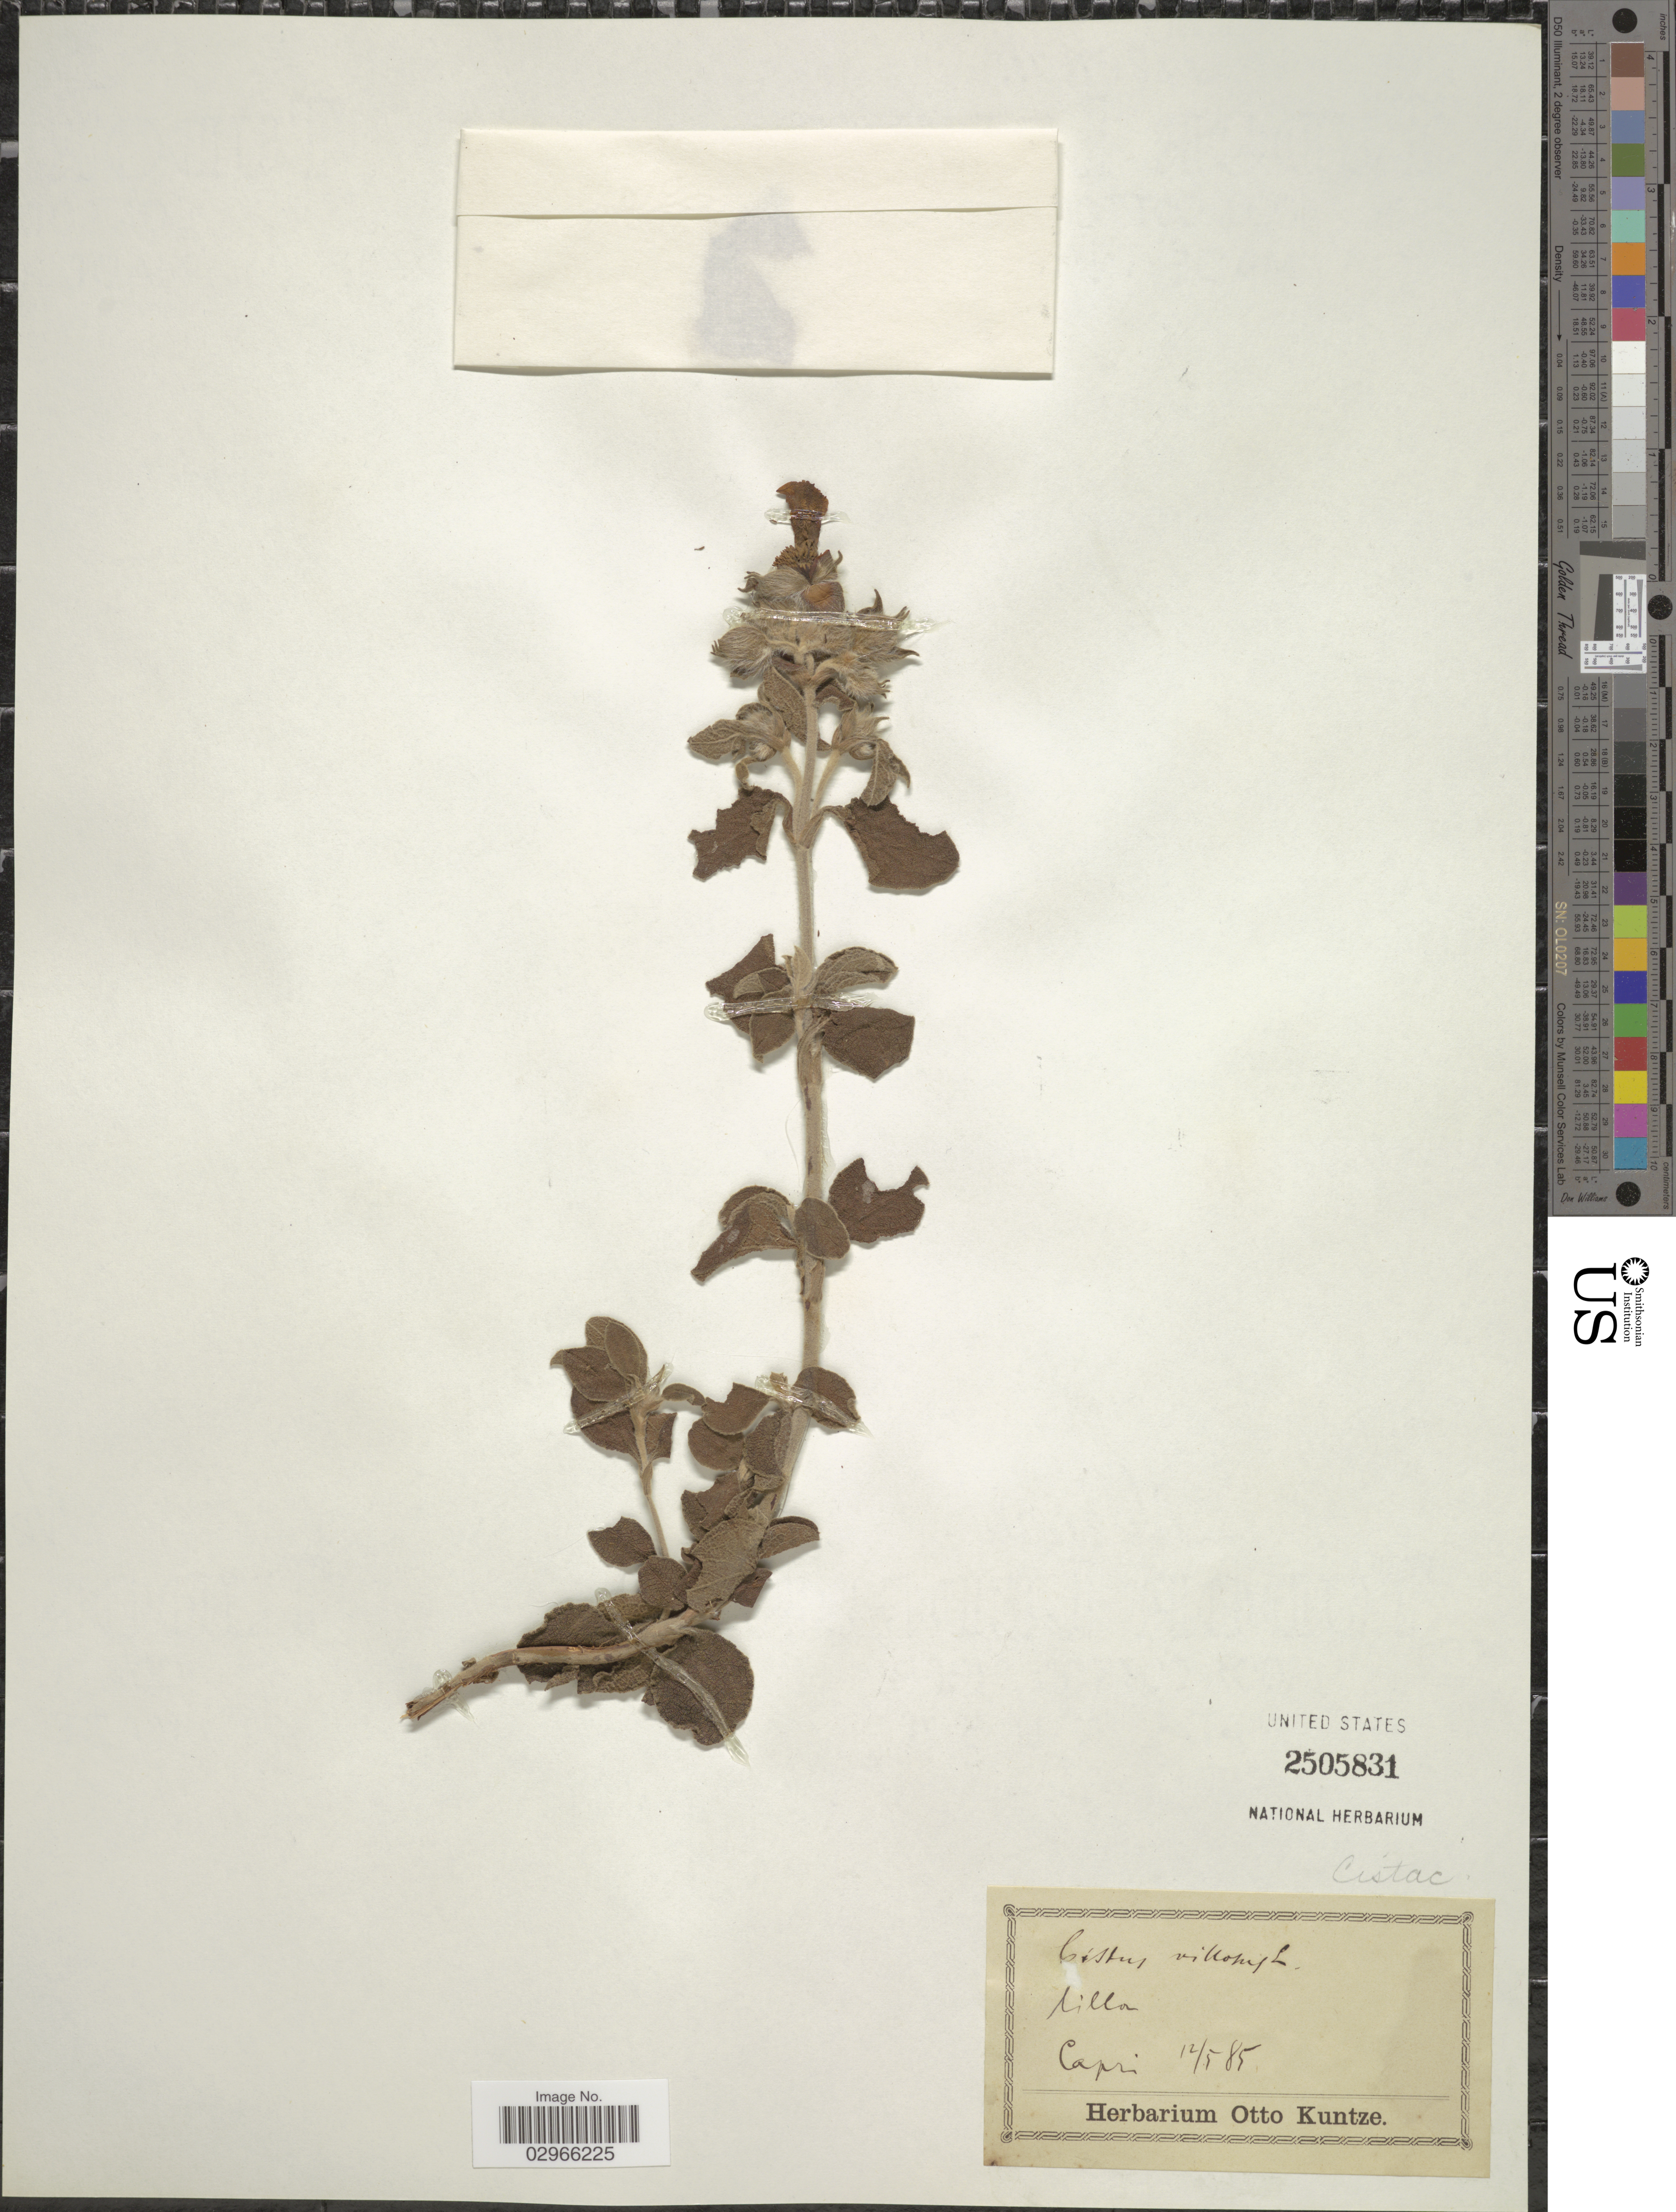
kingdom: Plantae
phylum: Tracheophyta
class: Magnoliopsida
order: Malvales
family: Cistaceae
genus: Cistus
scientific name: Cistus villosus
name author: L.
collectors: ex herb. Otto Kuntze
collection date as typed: Transcribed d/m/y: 12/5/85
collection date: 1885-05-12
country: Italy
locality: Capri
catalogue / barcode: US 2505831